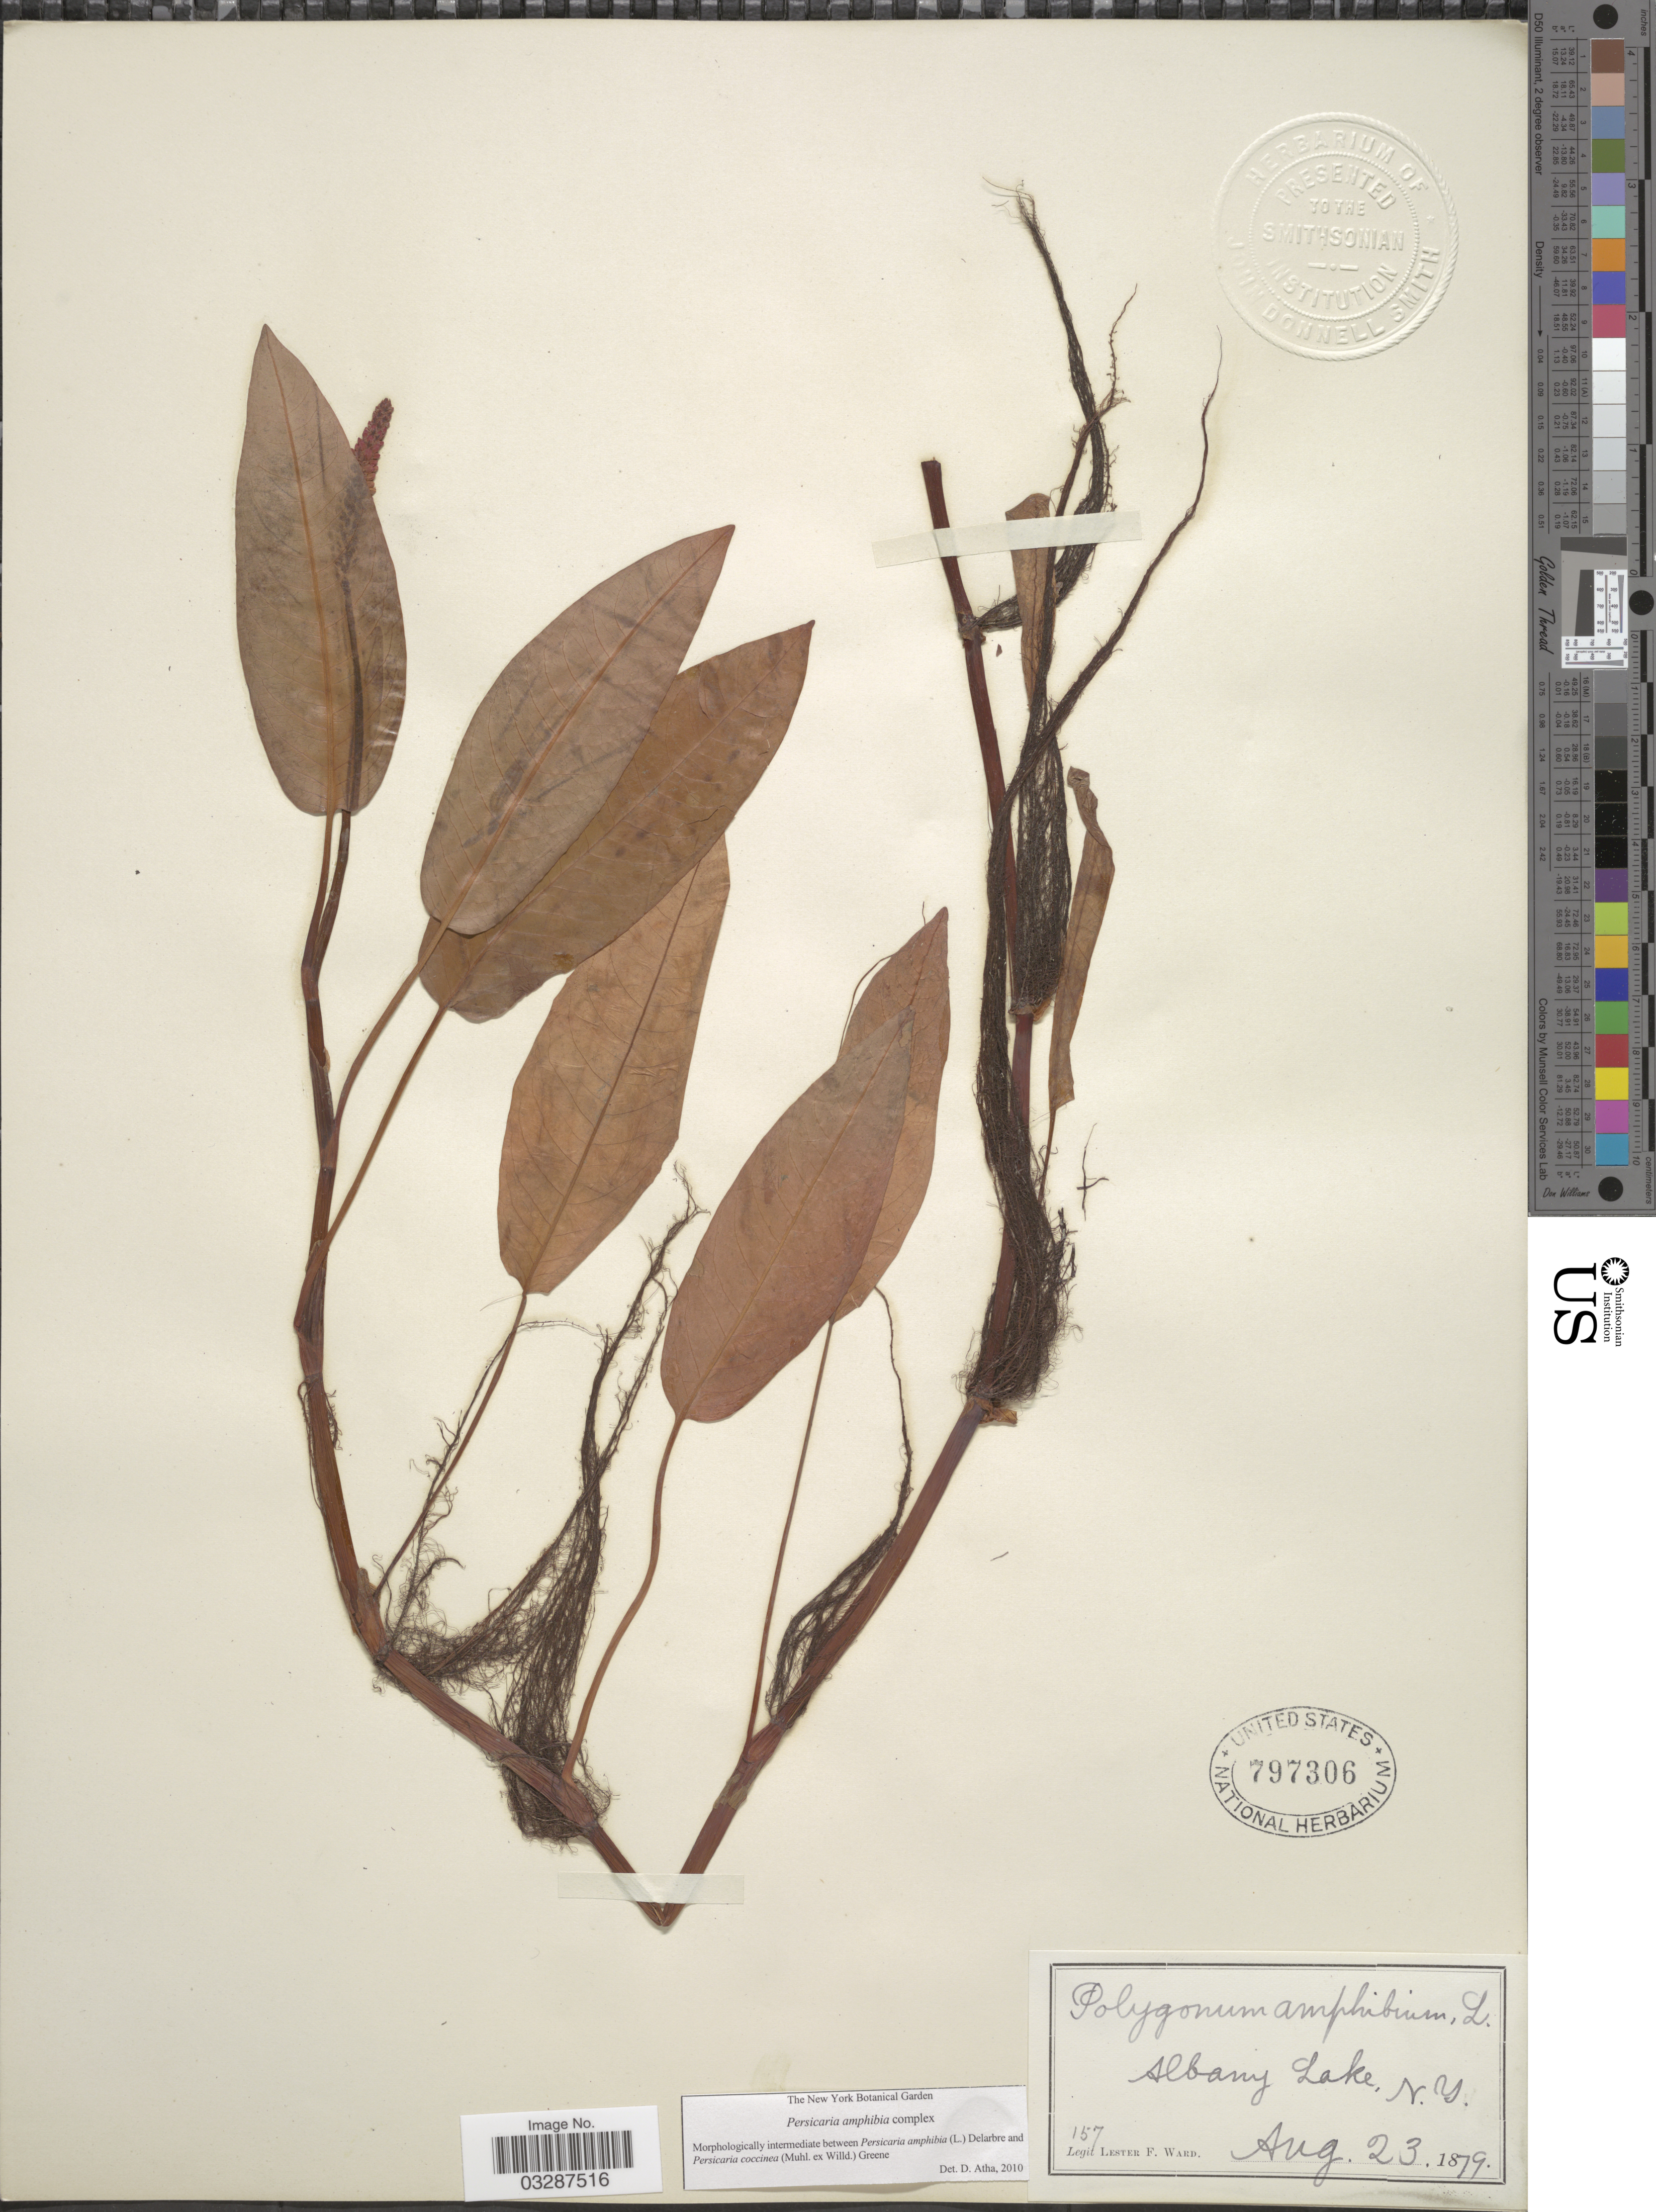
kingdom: Plantae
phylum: Tracheophyta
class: Magnoliopsida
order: Caryophyllales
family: Polygonaceae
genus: Persicaria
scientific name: Persicaria amphibia complex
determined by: Atha, D. E.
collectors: L. F. Ward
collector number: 157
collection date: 1879-08-23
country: United States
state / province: New York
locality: Albany Lake.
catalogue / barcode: US 797306